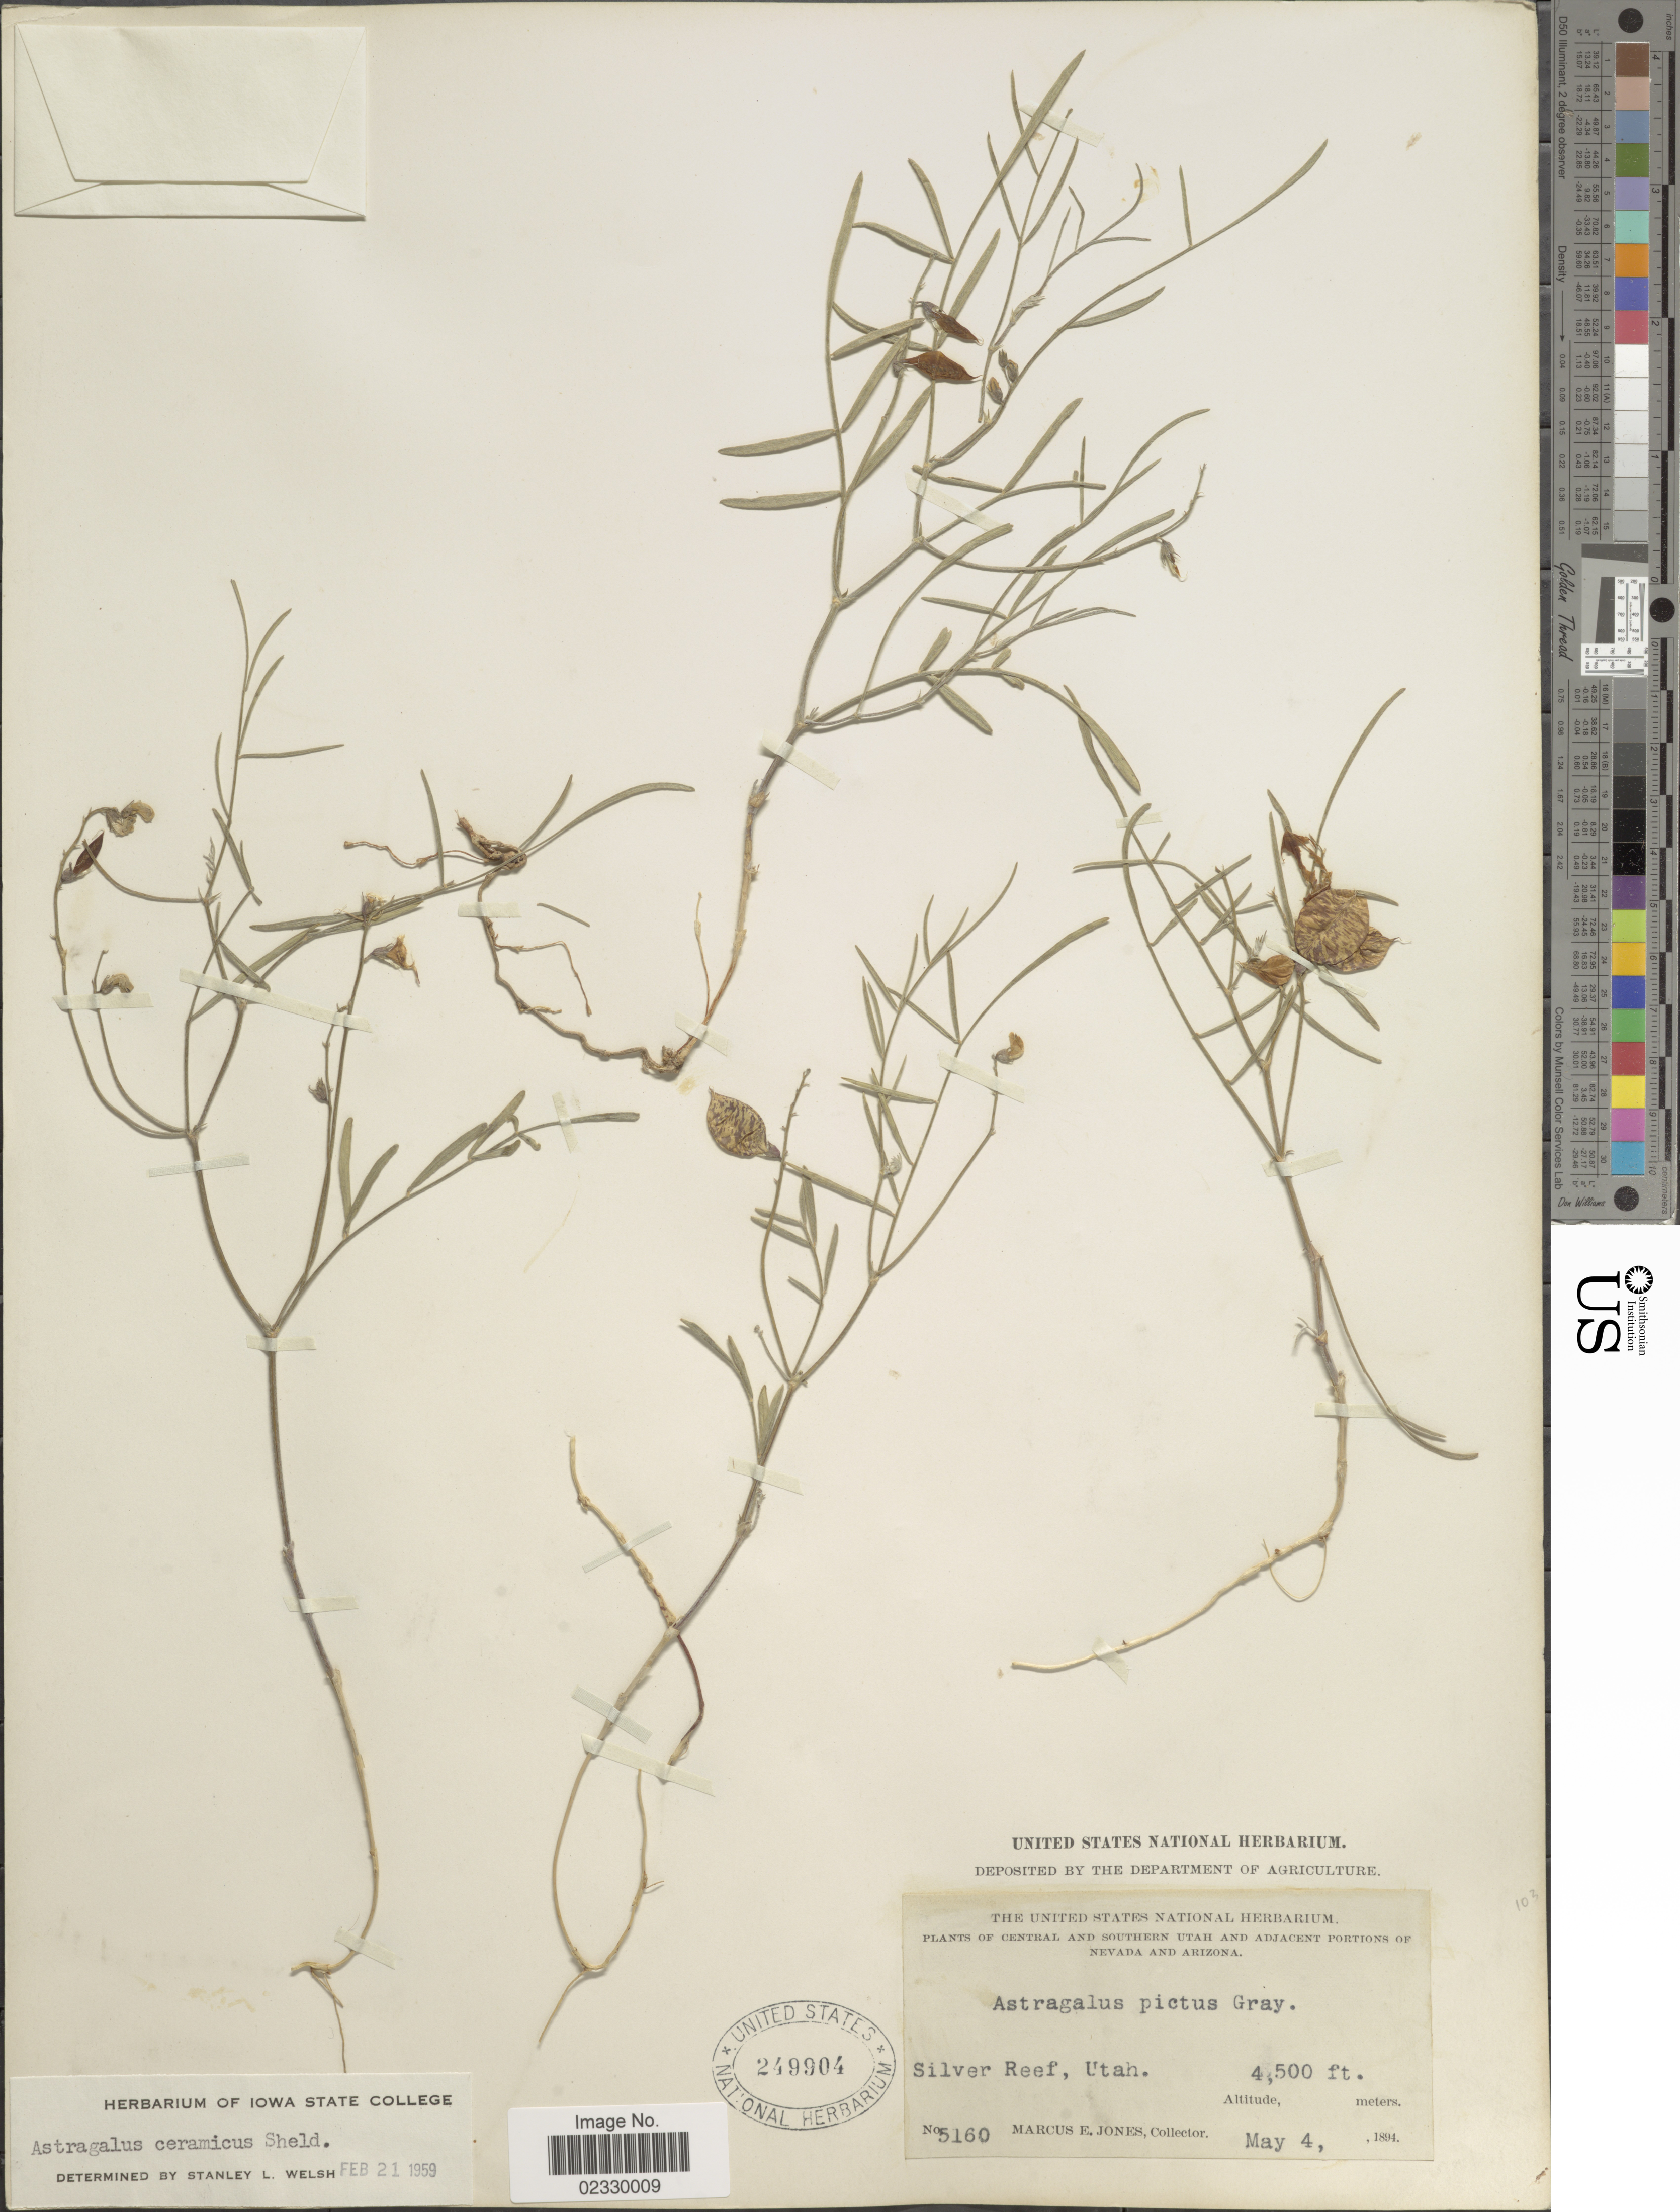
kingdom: Plantae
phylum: Tracheophyta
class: Magnoliopsida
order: Fabales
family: Fabaceae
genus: Astragalus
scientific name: Astragalus ceramicus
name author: E. Sheld.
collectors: M. E. Jones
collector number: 5160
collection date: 1894-05-04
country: United States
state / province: Utah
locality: Central and southern Utah and adjacent portions of Nevada and Arizona. Silver Reef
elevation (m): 1372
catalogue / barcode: US 249904